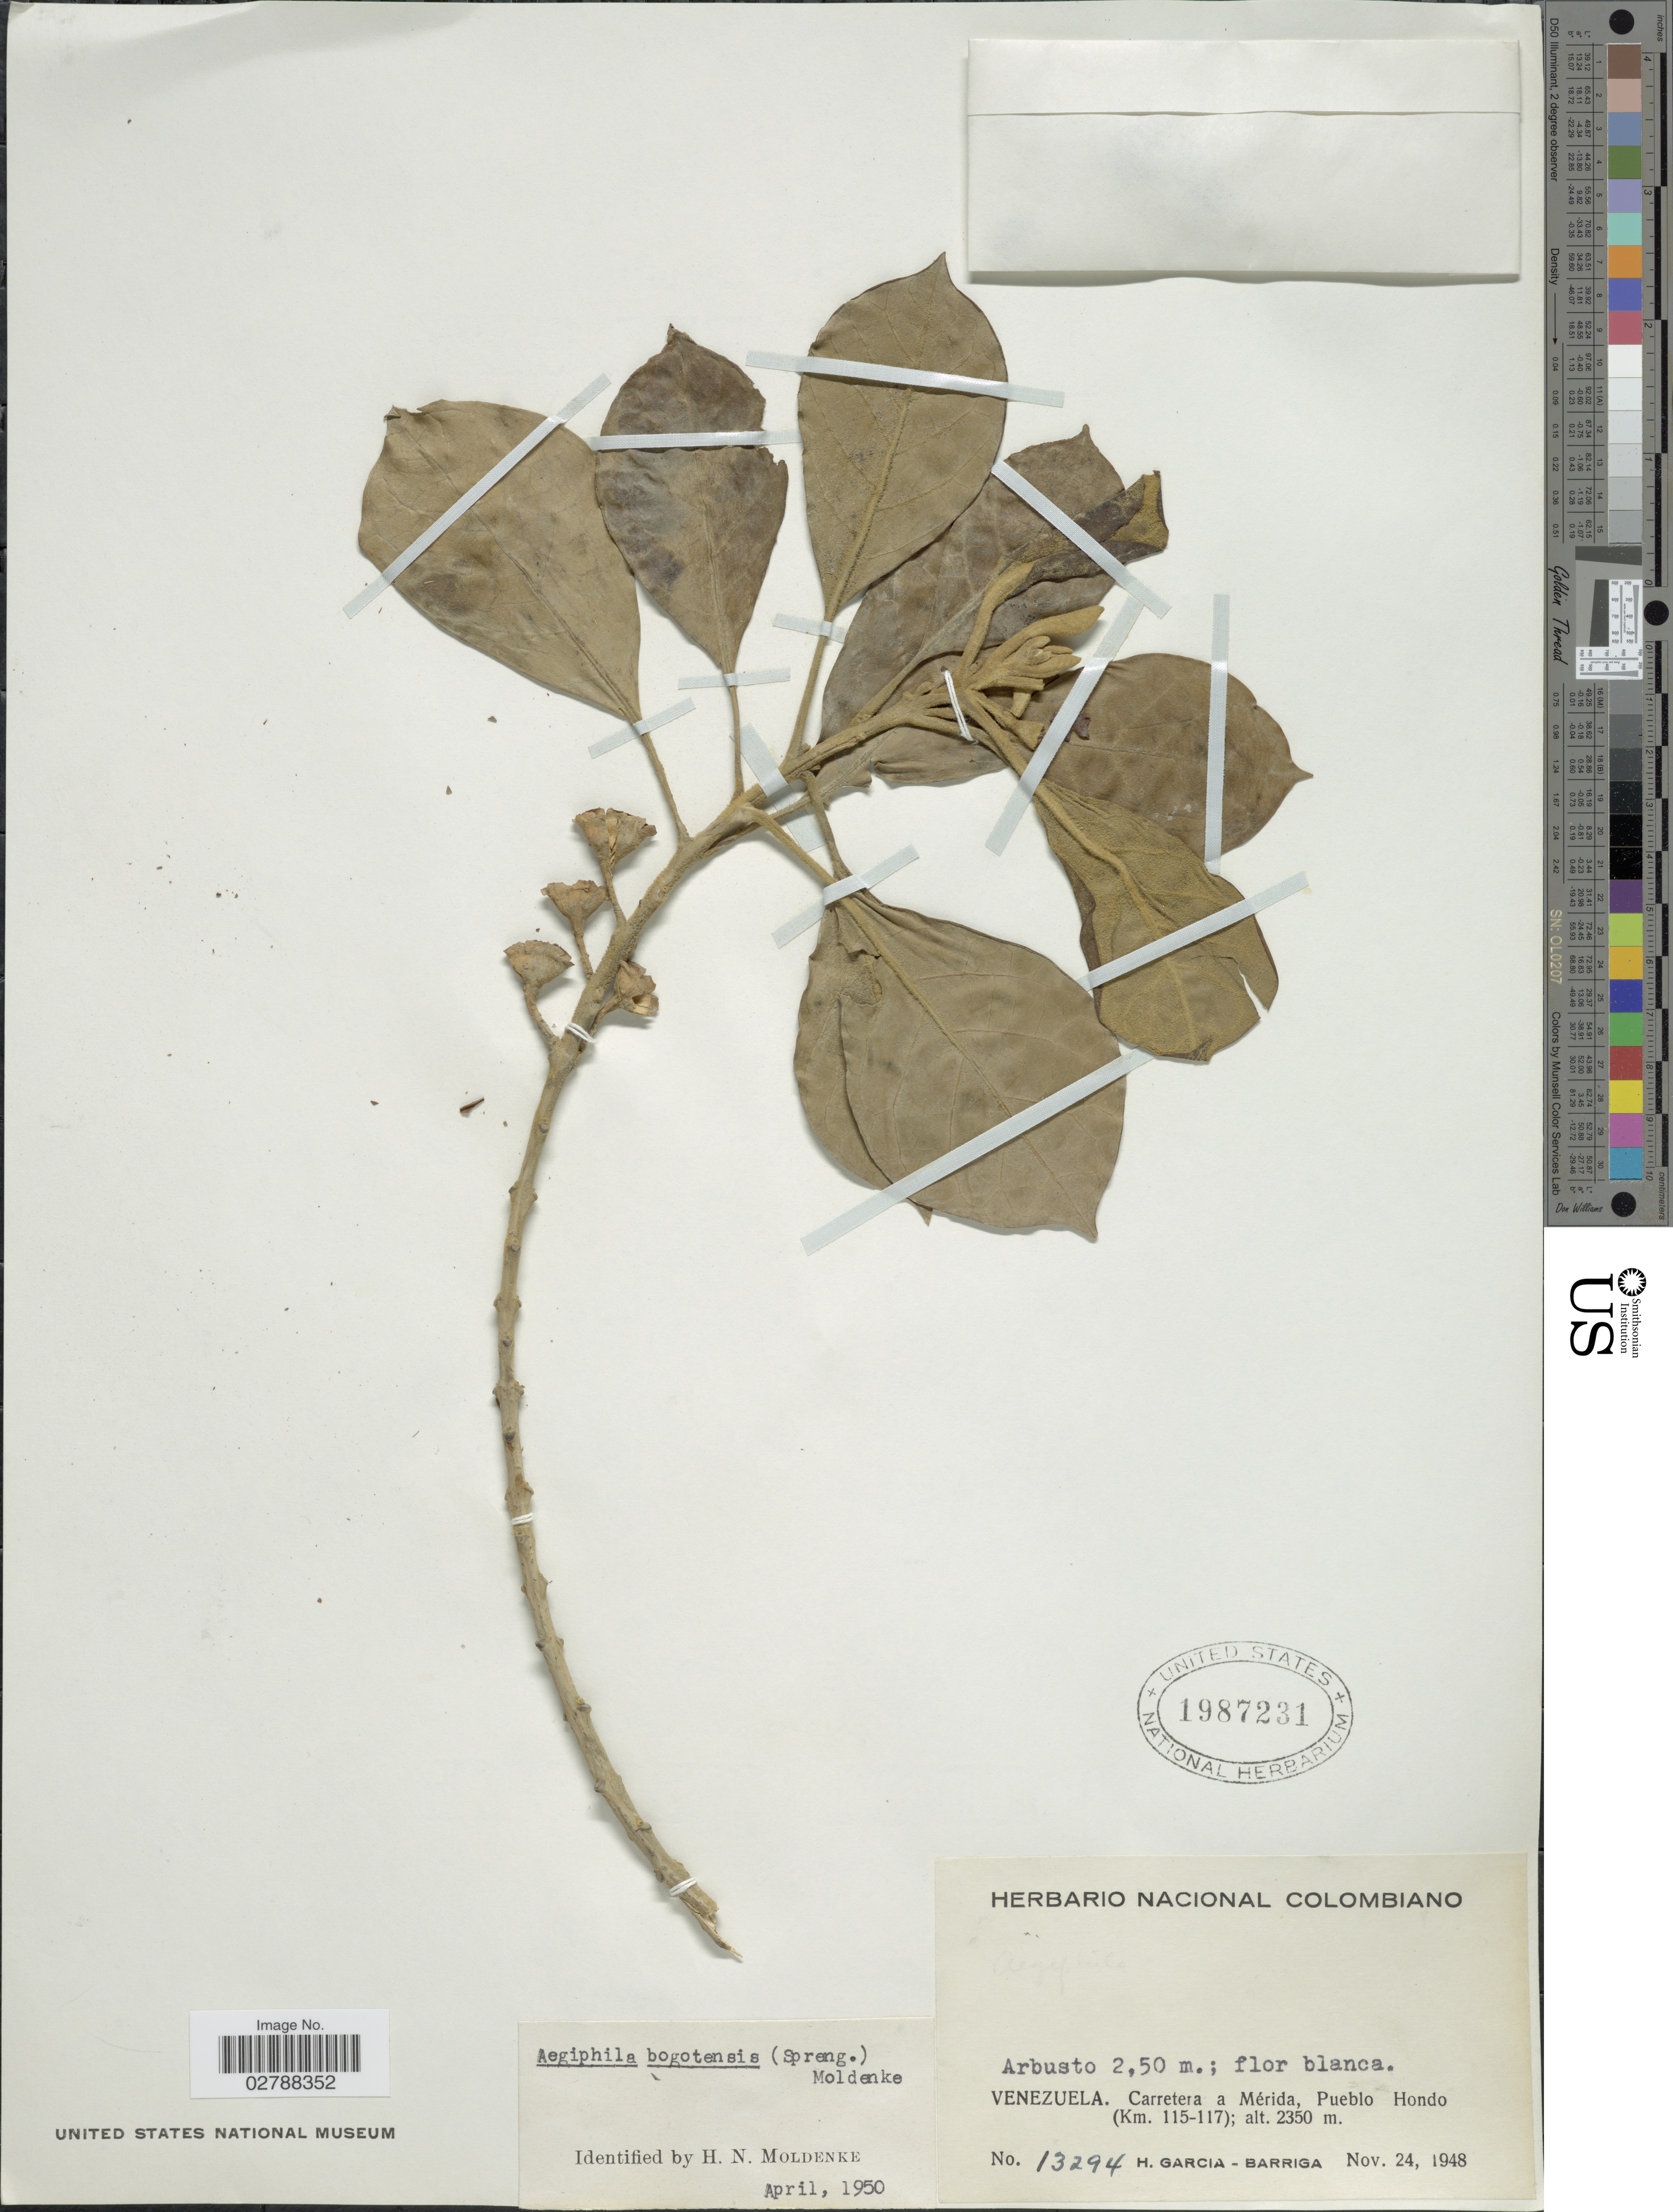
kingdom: Plantae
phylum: Tracheophyta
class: Magnoliopsida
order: Lamiales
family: Lamiaceae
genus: Aegiphila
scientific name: Aegiphila bogotensis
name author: (Spreng.) Moldenke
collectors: H. García Barriga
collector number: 13294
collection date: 1948-11-24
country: Venezuela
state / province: Mérida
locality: Carretera a Mérida, Pueblo Hondo (Km, 115-117).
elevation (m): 2350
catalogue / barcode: US 1987231